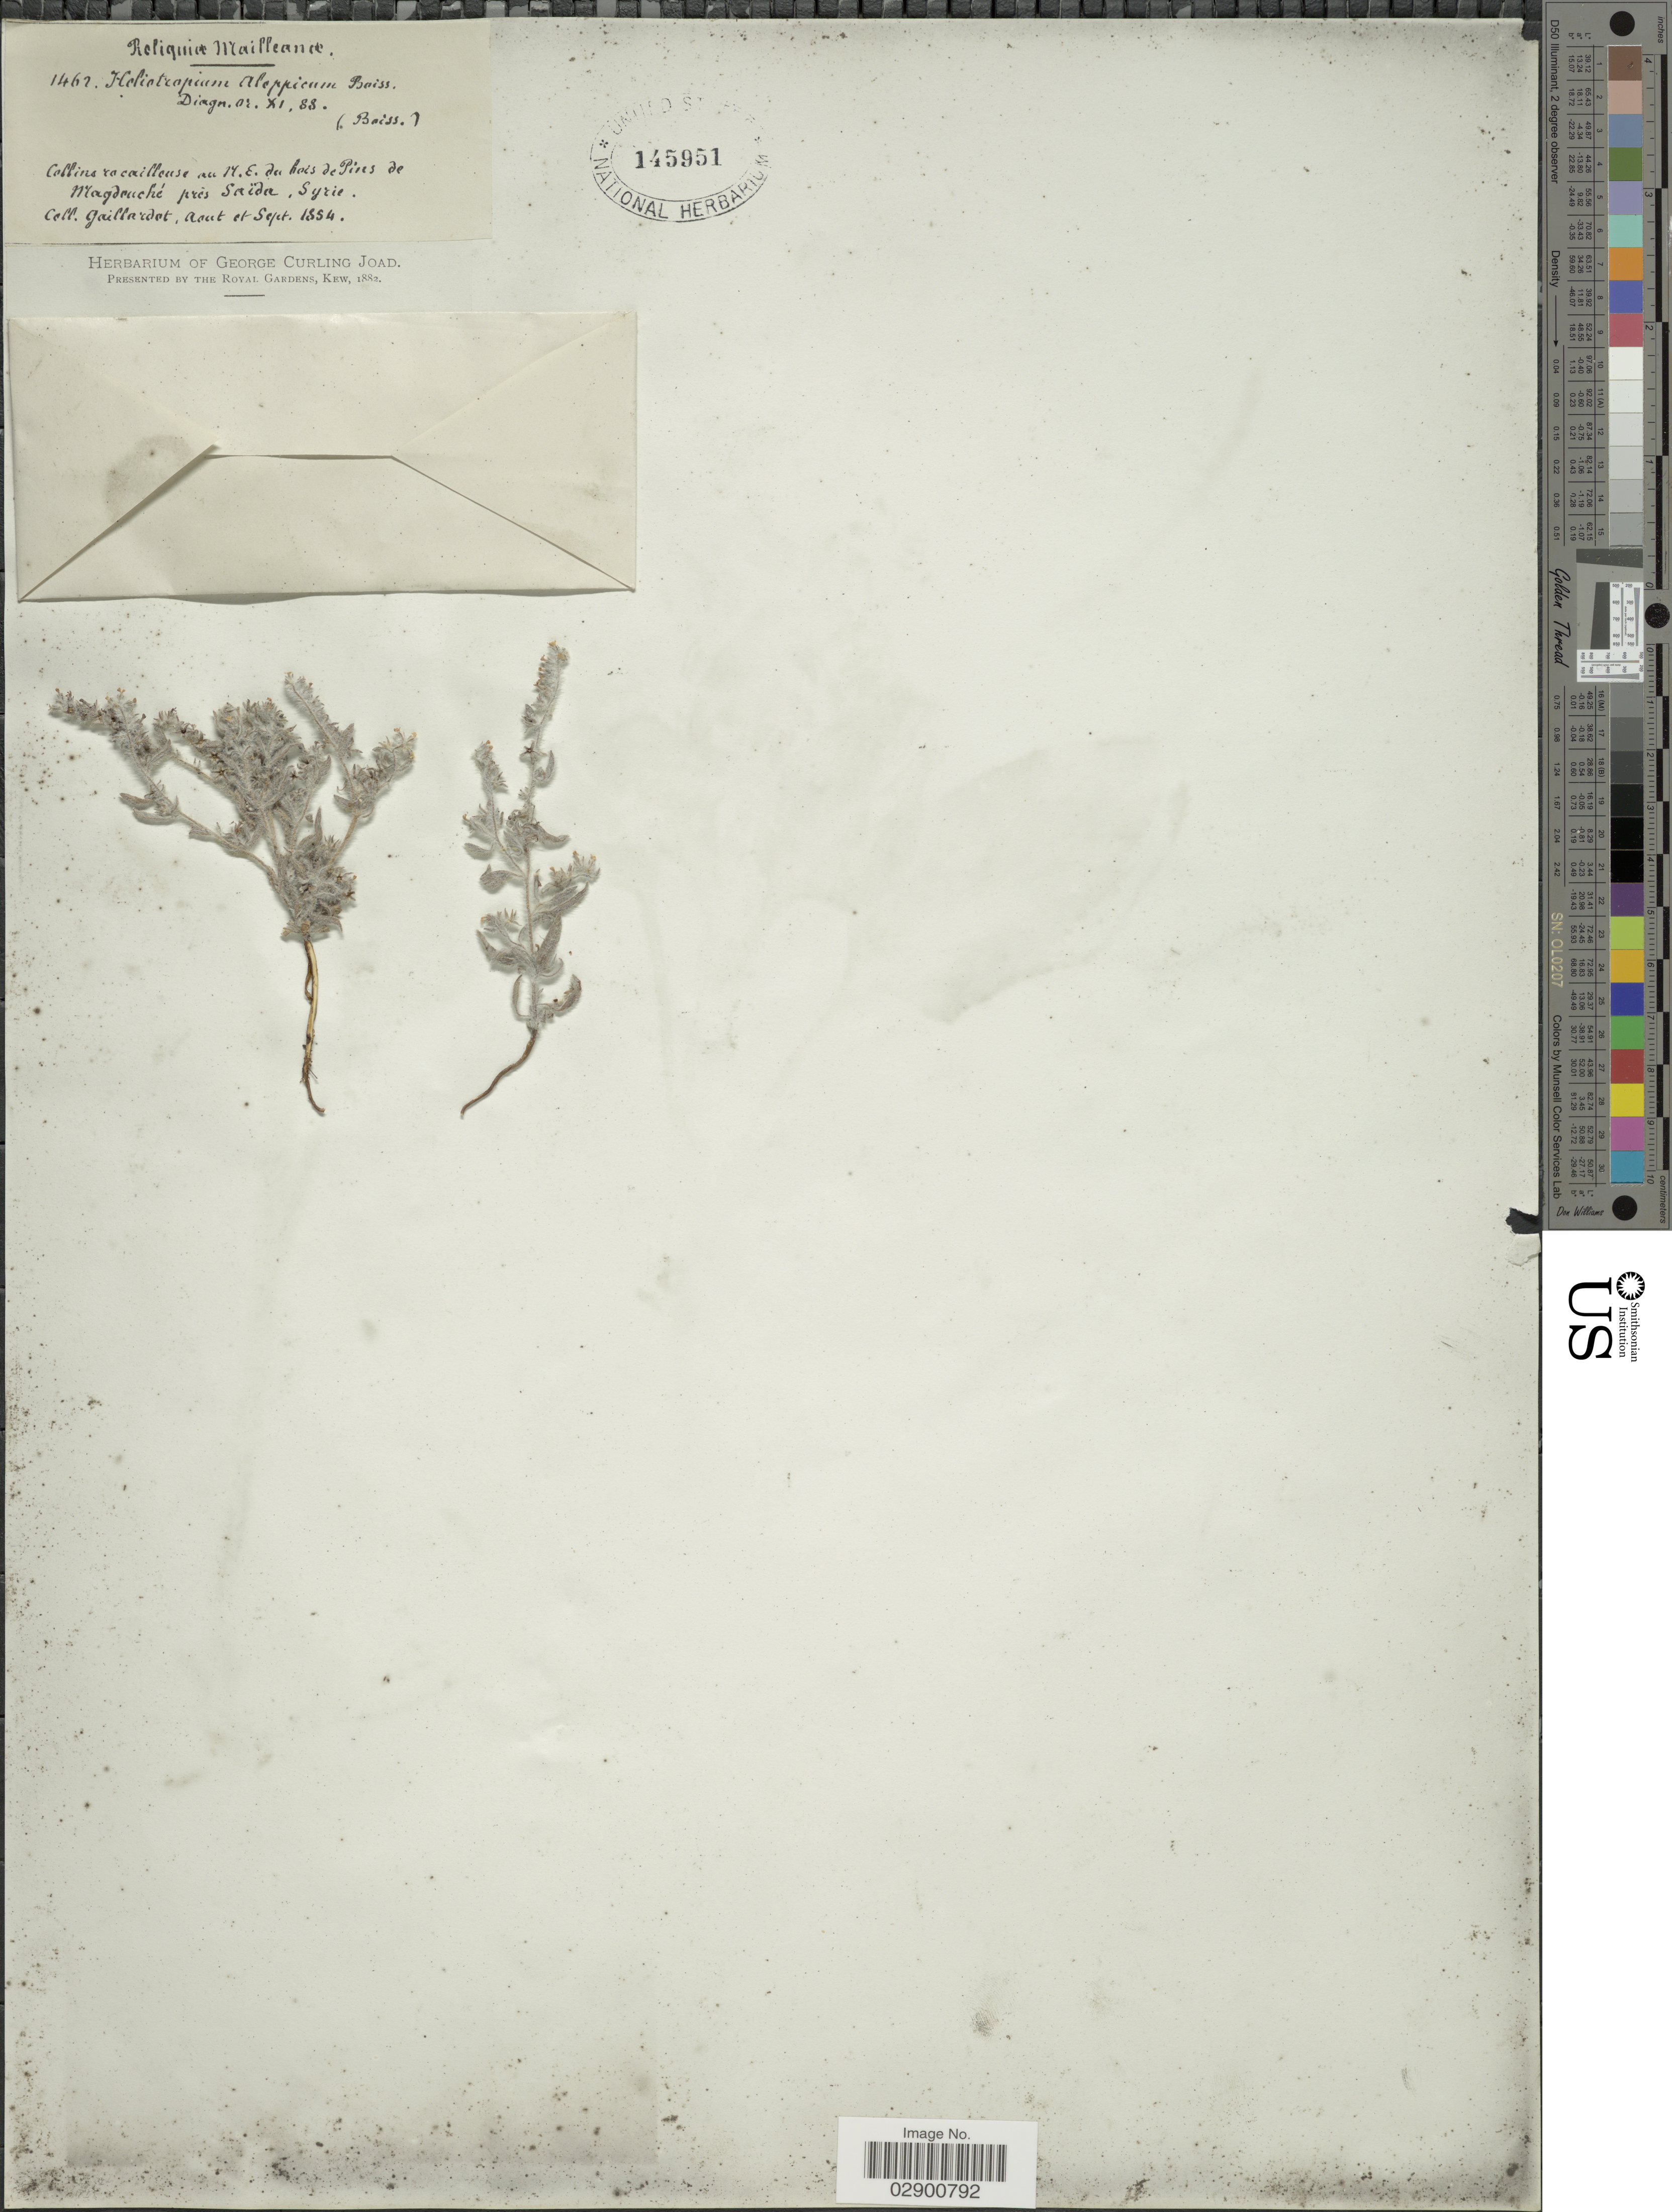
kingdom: Plantae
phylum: Tracheophyta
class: Magnoliopsida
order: Boraginales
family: Heliotropiaceae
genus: Heliotropium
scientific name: Heliotropium aleppicum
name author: Boiss.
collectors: Gaillardot, --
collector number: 1462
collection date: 1854-08/1854-09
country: Syria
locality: Collins rocaillouse au N.E. du bois de Pires de Magdouché près Saïda.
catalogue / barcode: US 145951